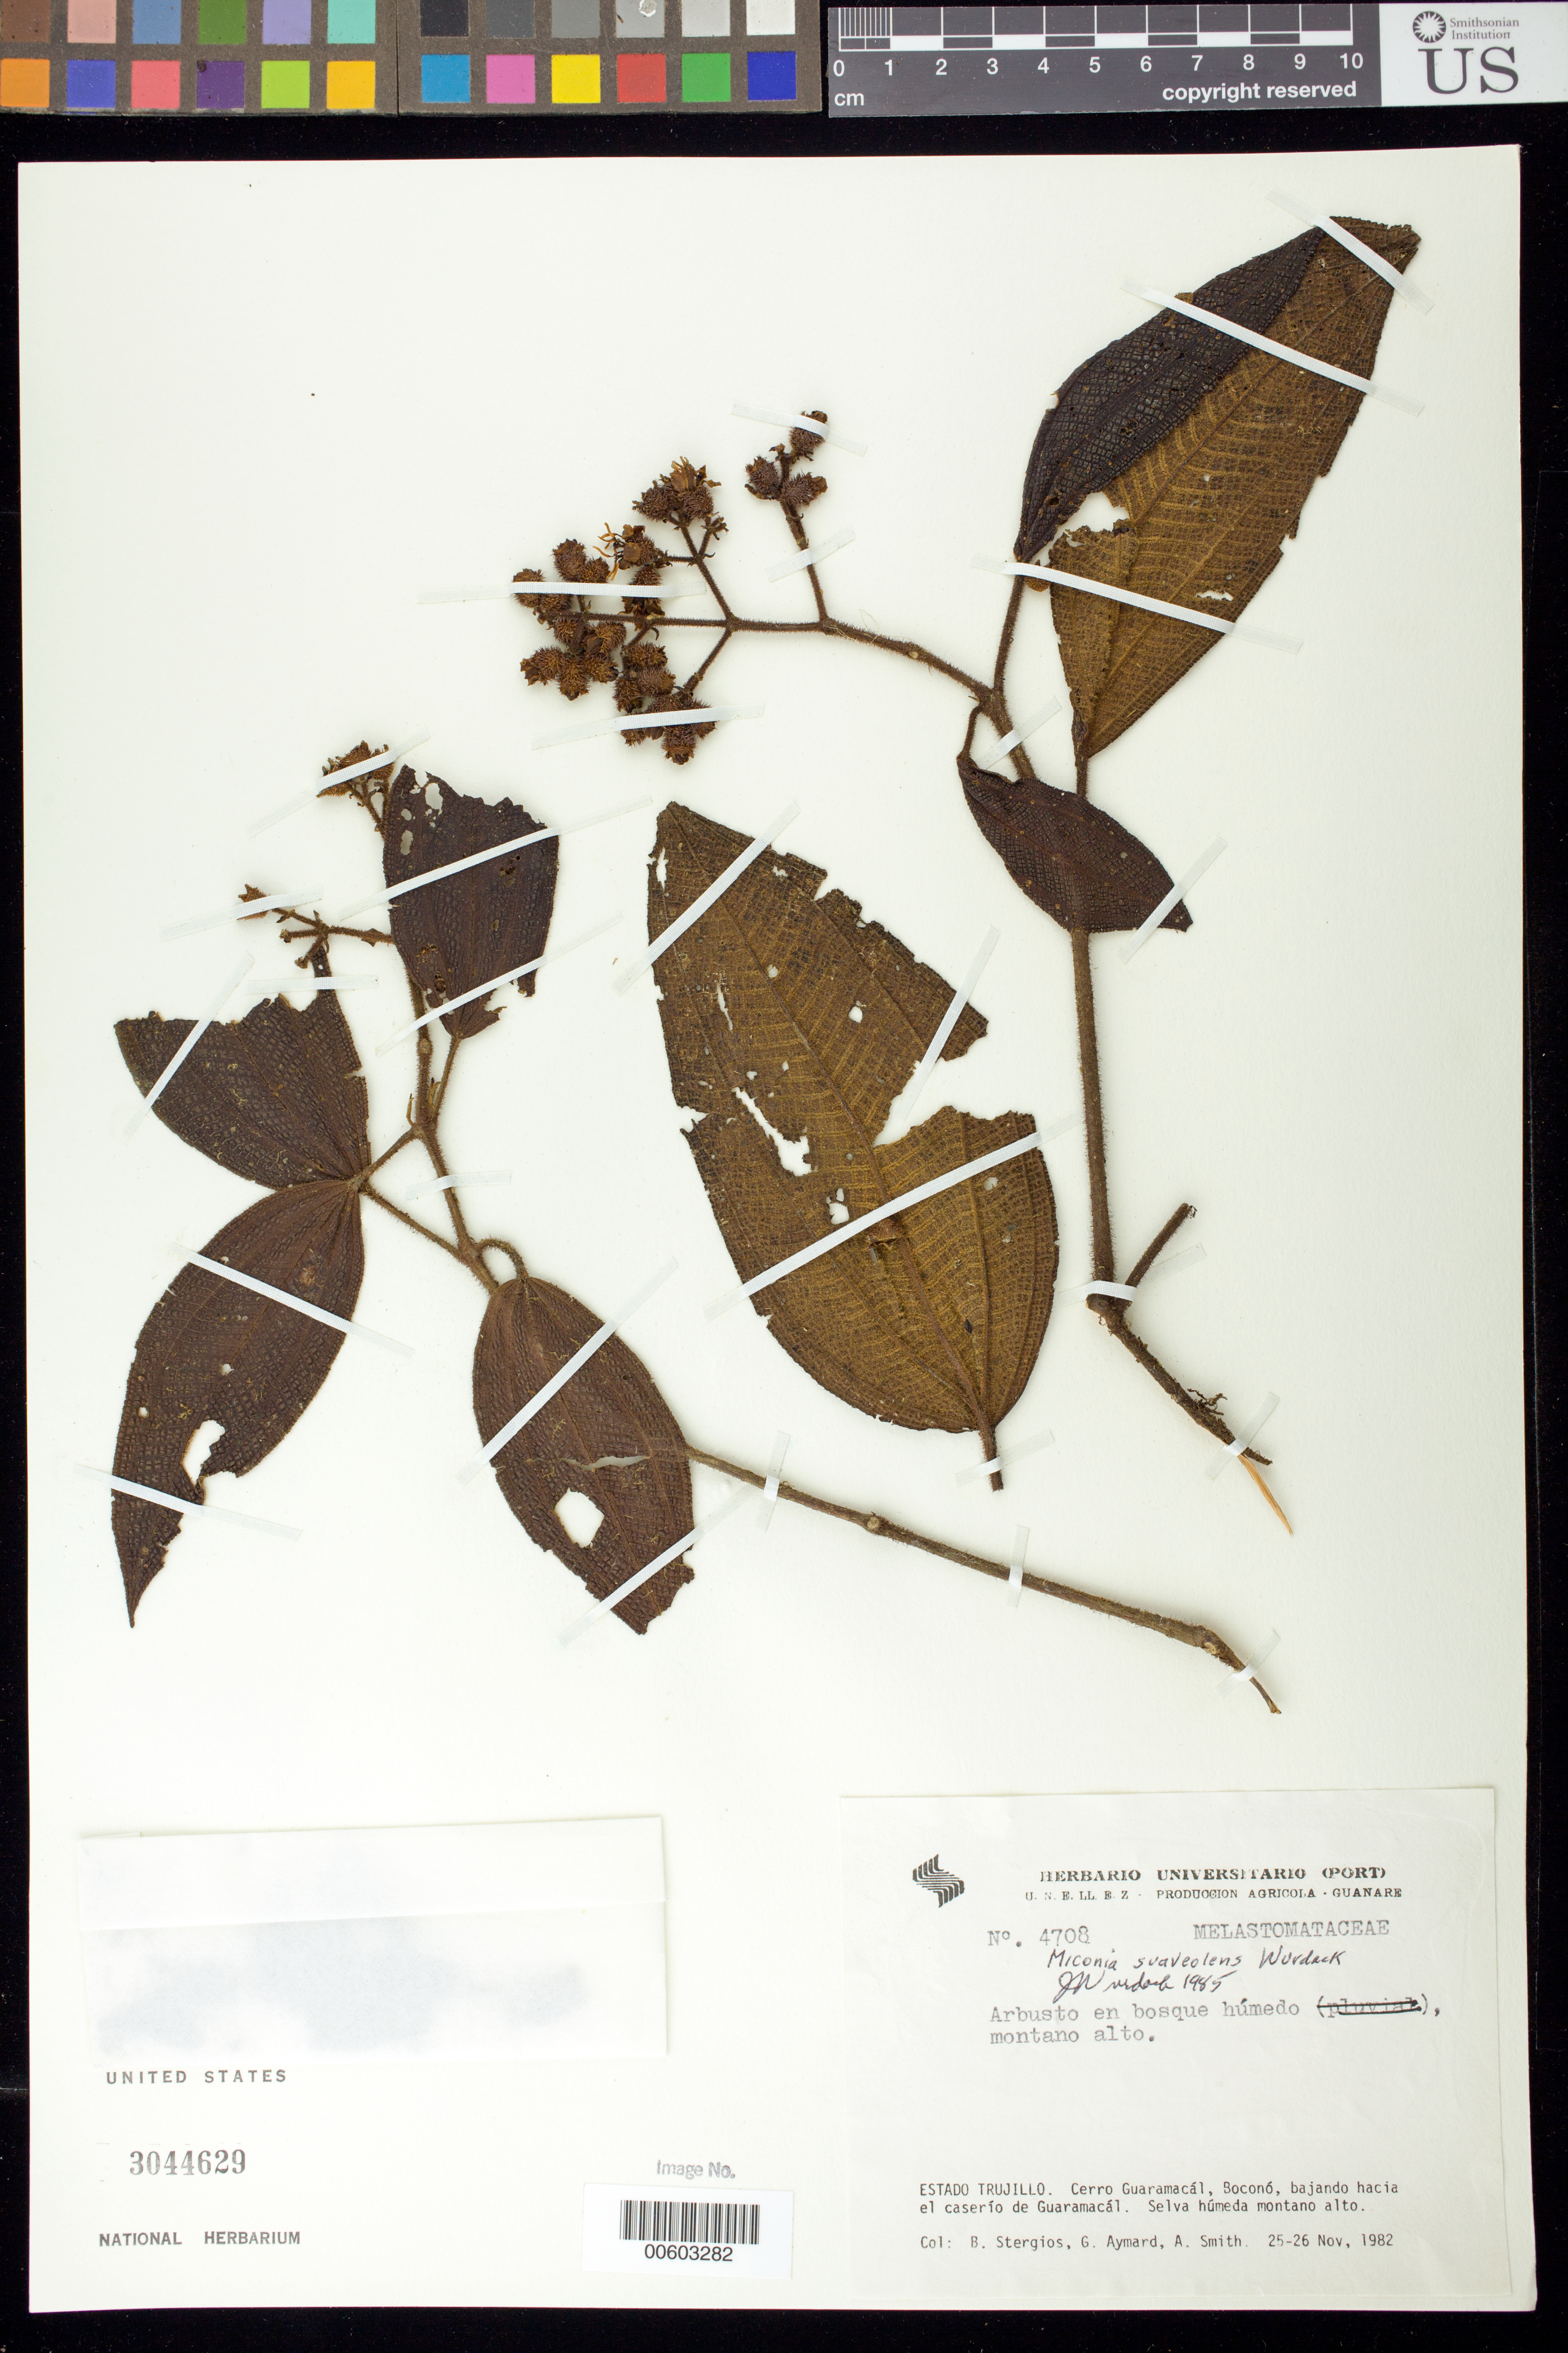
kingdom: Plantae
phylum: Tracheophyta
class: Magnoliopsida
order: Myrtales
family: Melastomataceae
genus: Miconia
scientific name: Miconia suaveolens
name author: Wurdack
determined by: Wurdack, John J., (US), US (UNITED STATES)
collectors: B. G. Stergios, G. A. Aymard & A. Smith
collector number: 4708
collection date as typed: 25 Nov 1982 to 26 Nov 1982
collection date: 1982-11-25/1982-11-26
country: Venezuela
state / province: Trujillo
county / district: Boconó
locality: Cerro Guaramacal, bajando hacia el caserío de Guaramacal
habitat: Selva húmeda montano alto; en bosque húmedo montano alto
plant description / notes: PORT, US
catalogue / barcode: US 3044629